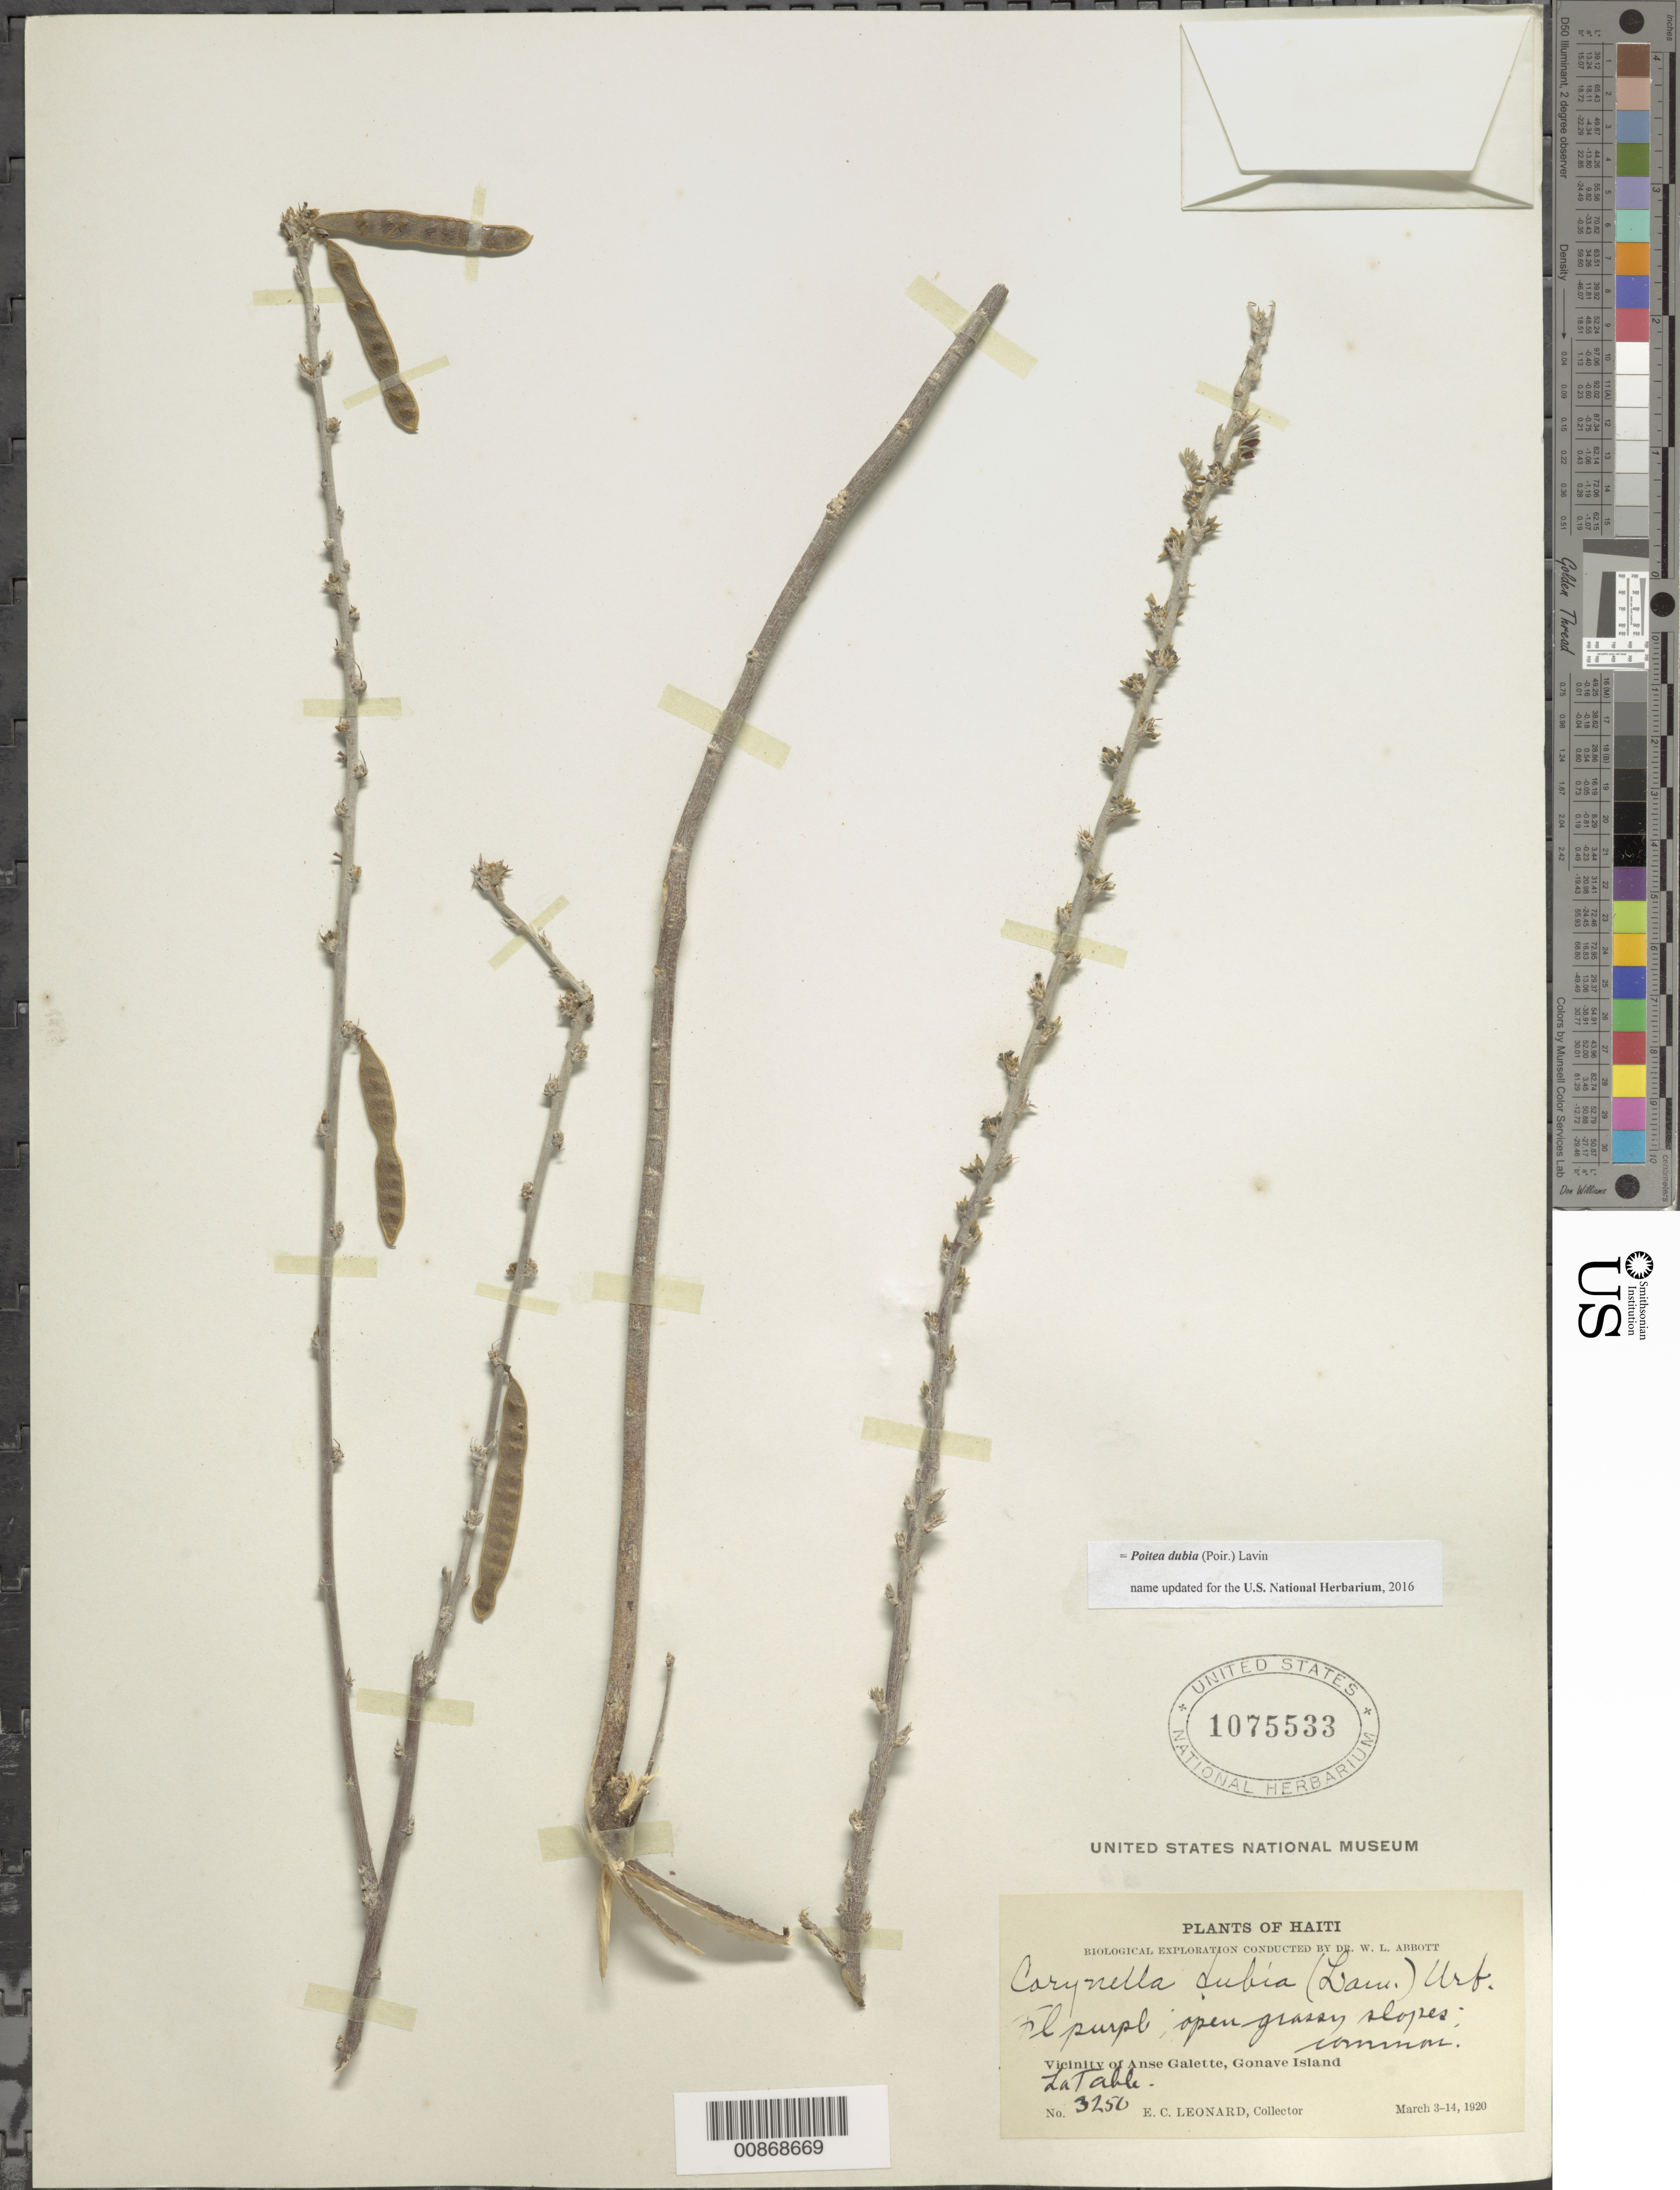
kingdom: Plantae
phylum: Tracheophyta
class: Magnoliopsida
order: Fabales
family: Fabaceae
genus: Poitea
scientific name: Poitea dubia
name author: (Poir.) Lavin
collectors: E. C. Leonard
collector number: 3250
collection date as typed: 03 Mar 1920 to 14 Mar 1920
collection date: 1920-03-03/1920-03-14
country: Haiti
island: Île de la Gonâve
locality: Vicinity of Anse Galette, Gonave Island. La Table.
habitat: Open grassy slopes.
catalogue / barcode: US 1075533